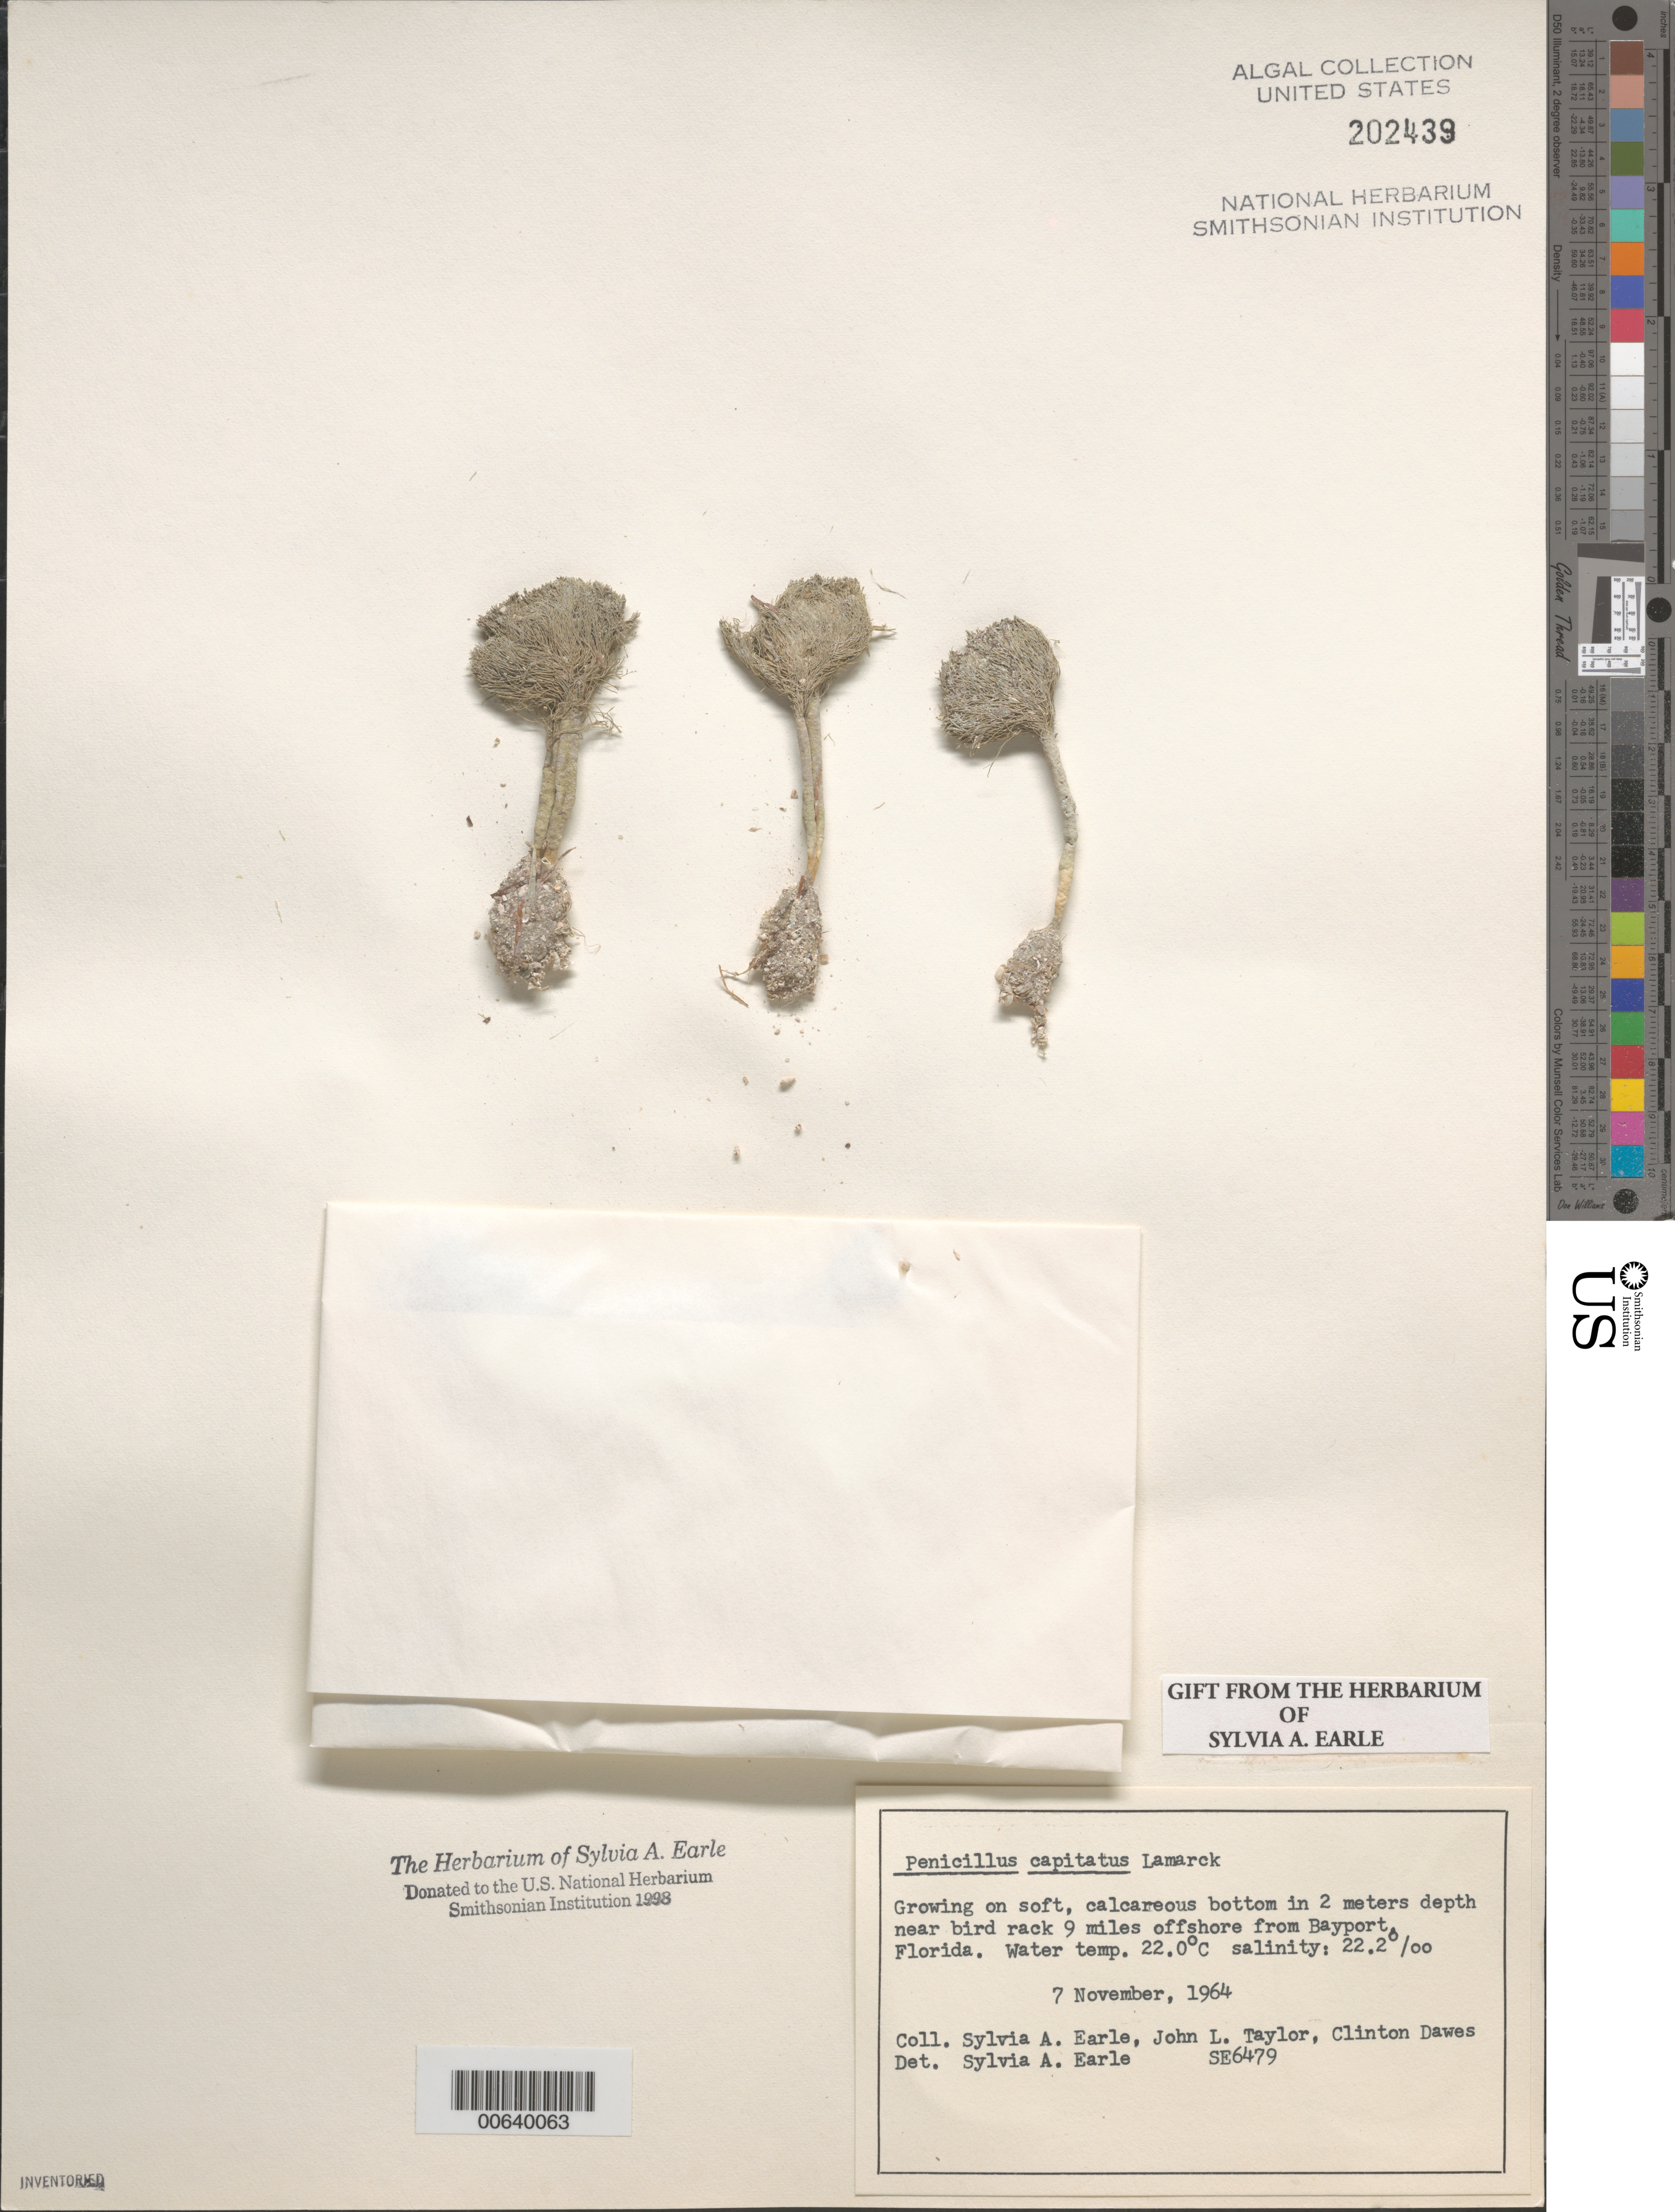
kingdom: Plantae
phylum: Chlorophyta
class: Ulvophyceae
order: Bryopsidales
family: Udoteaceae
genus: Penicillus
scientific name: Penicillus capitatus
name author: Lam.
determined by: Earle, S. A.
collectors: S. A. Earle, J. L. Taylor & C. Dawes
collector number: SE 6479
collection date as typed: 07 Nov 1964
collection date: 1964-11-07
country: United States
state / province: Florida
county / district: Hernando County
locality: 9 miles off Bayport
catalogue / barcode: US 202439